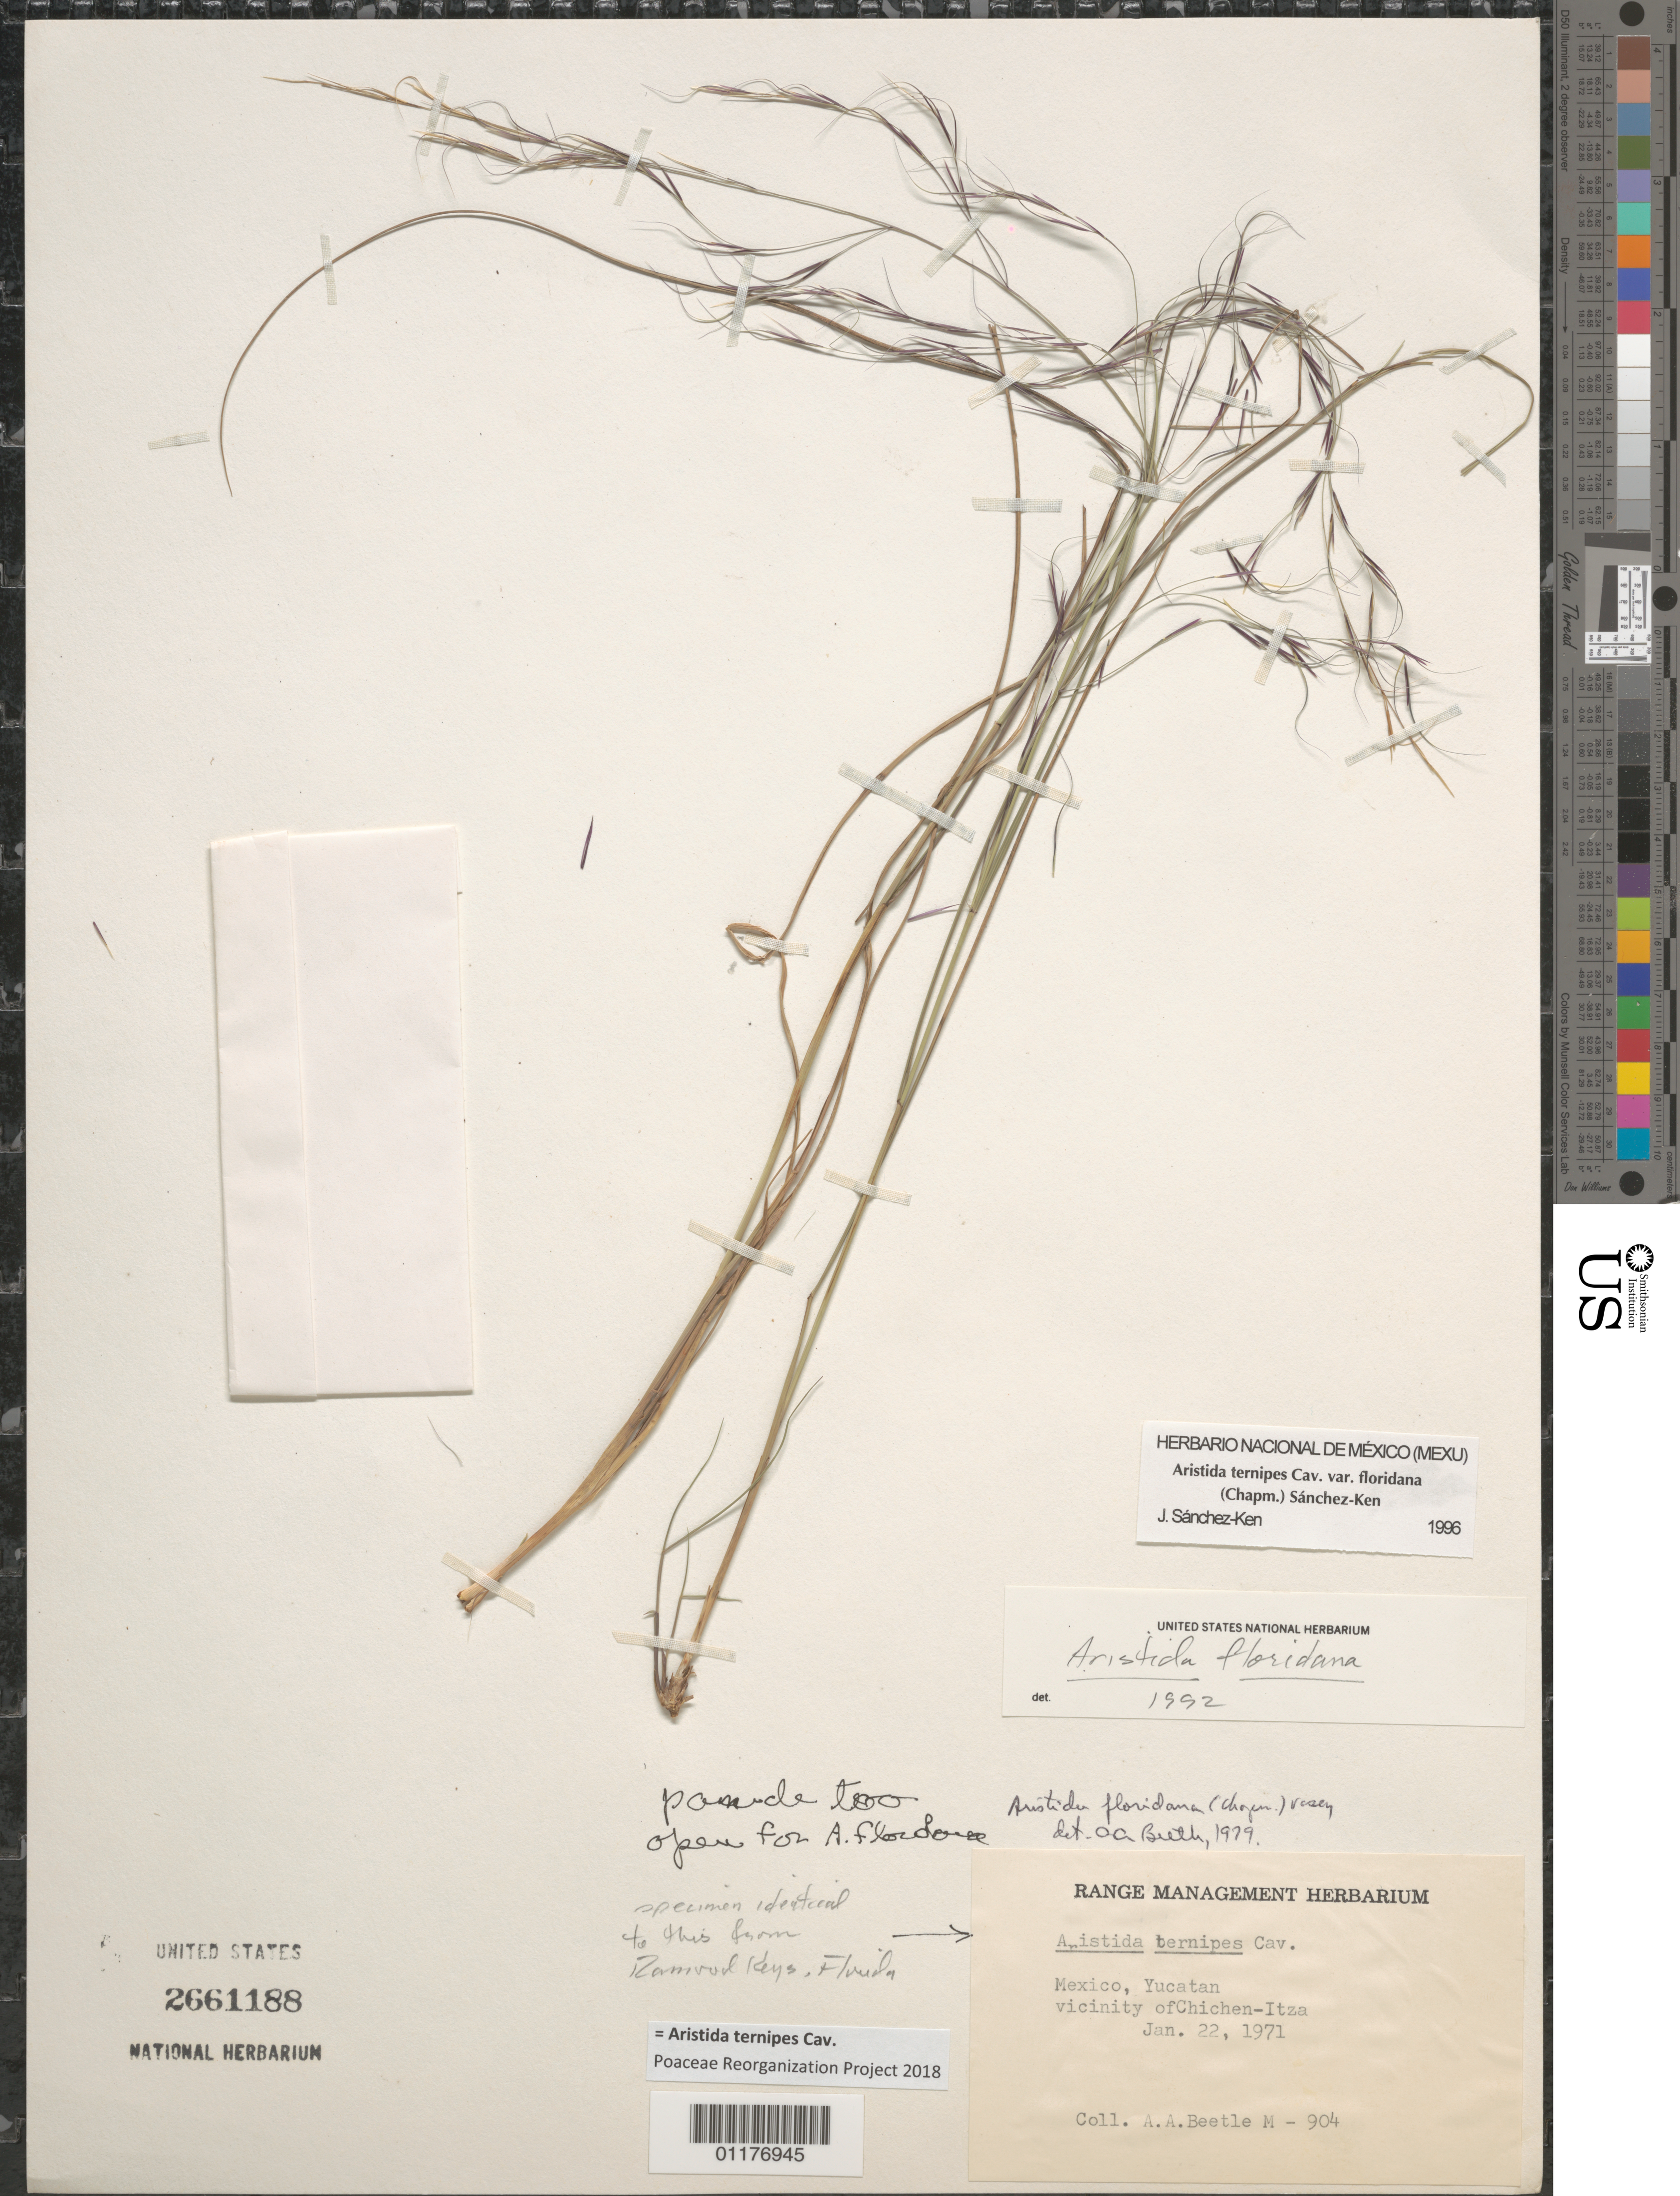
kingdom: Plantae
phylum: Tracheophyta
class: Liliopsida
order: Poales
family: Poaceae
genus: Aristida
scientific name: Aristida ternipes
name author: Cav.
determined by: Poaceae Reorganization Project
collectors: A. A. Beetle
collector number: M-904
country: Mexico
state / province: Yucatán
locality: Chichen-Itza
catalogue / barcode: US 2661188